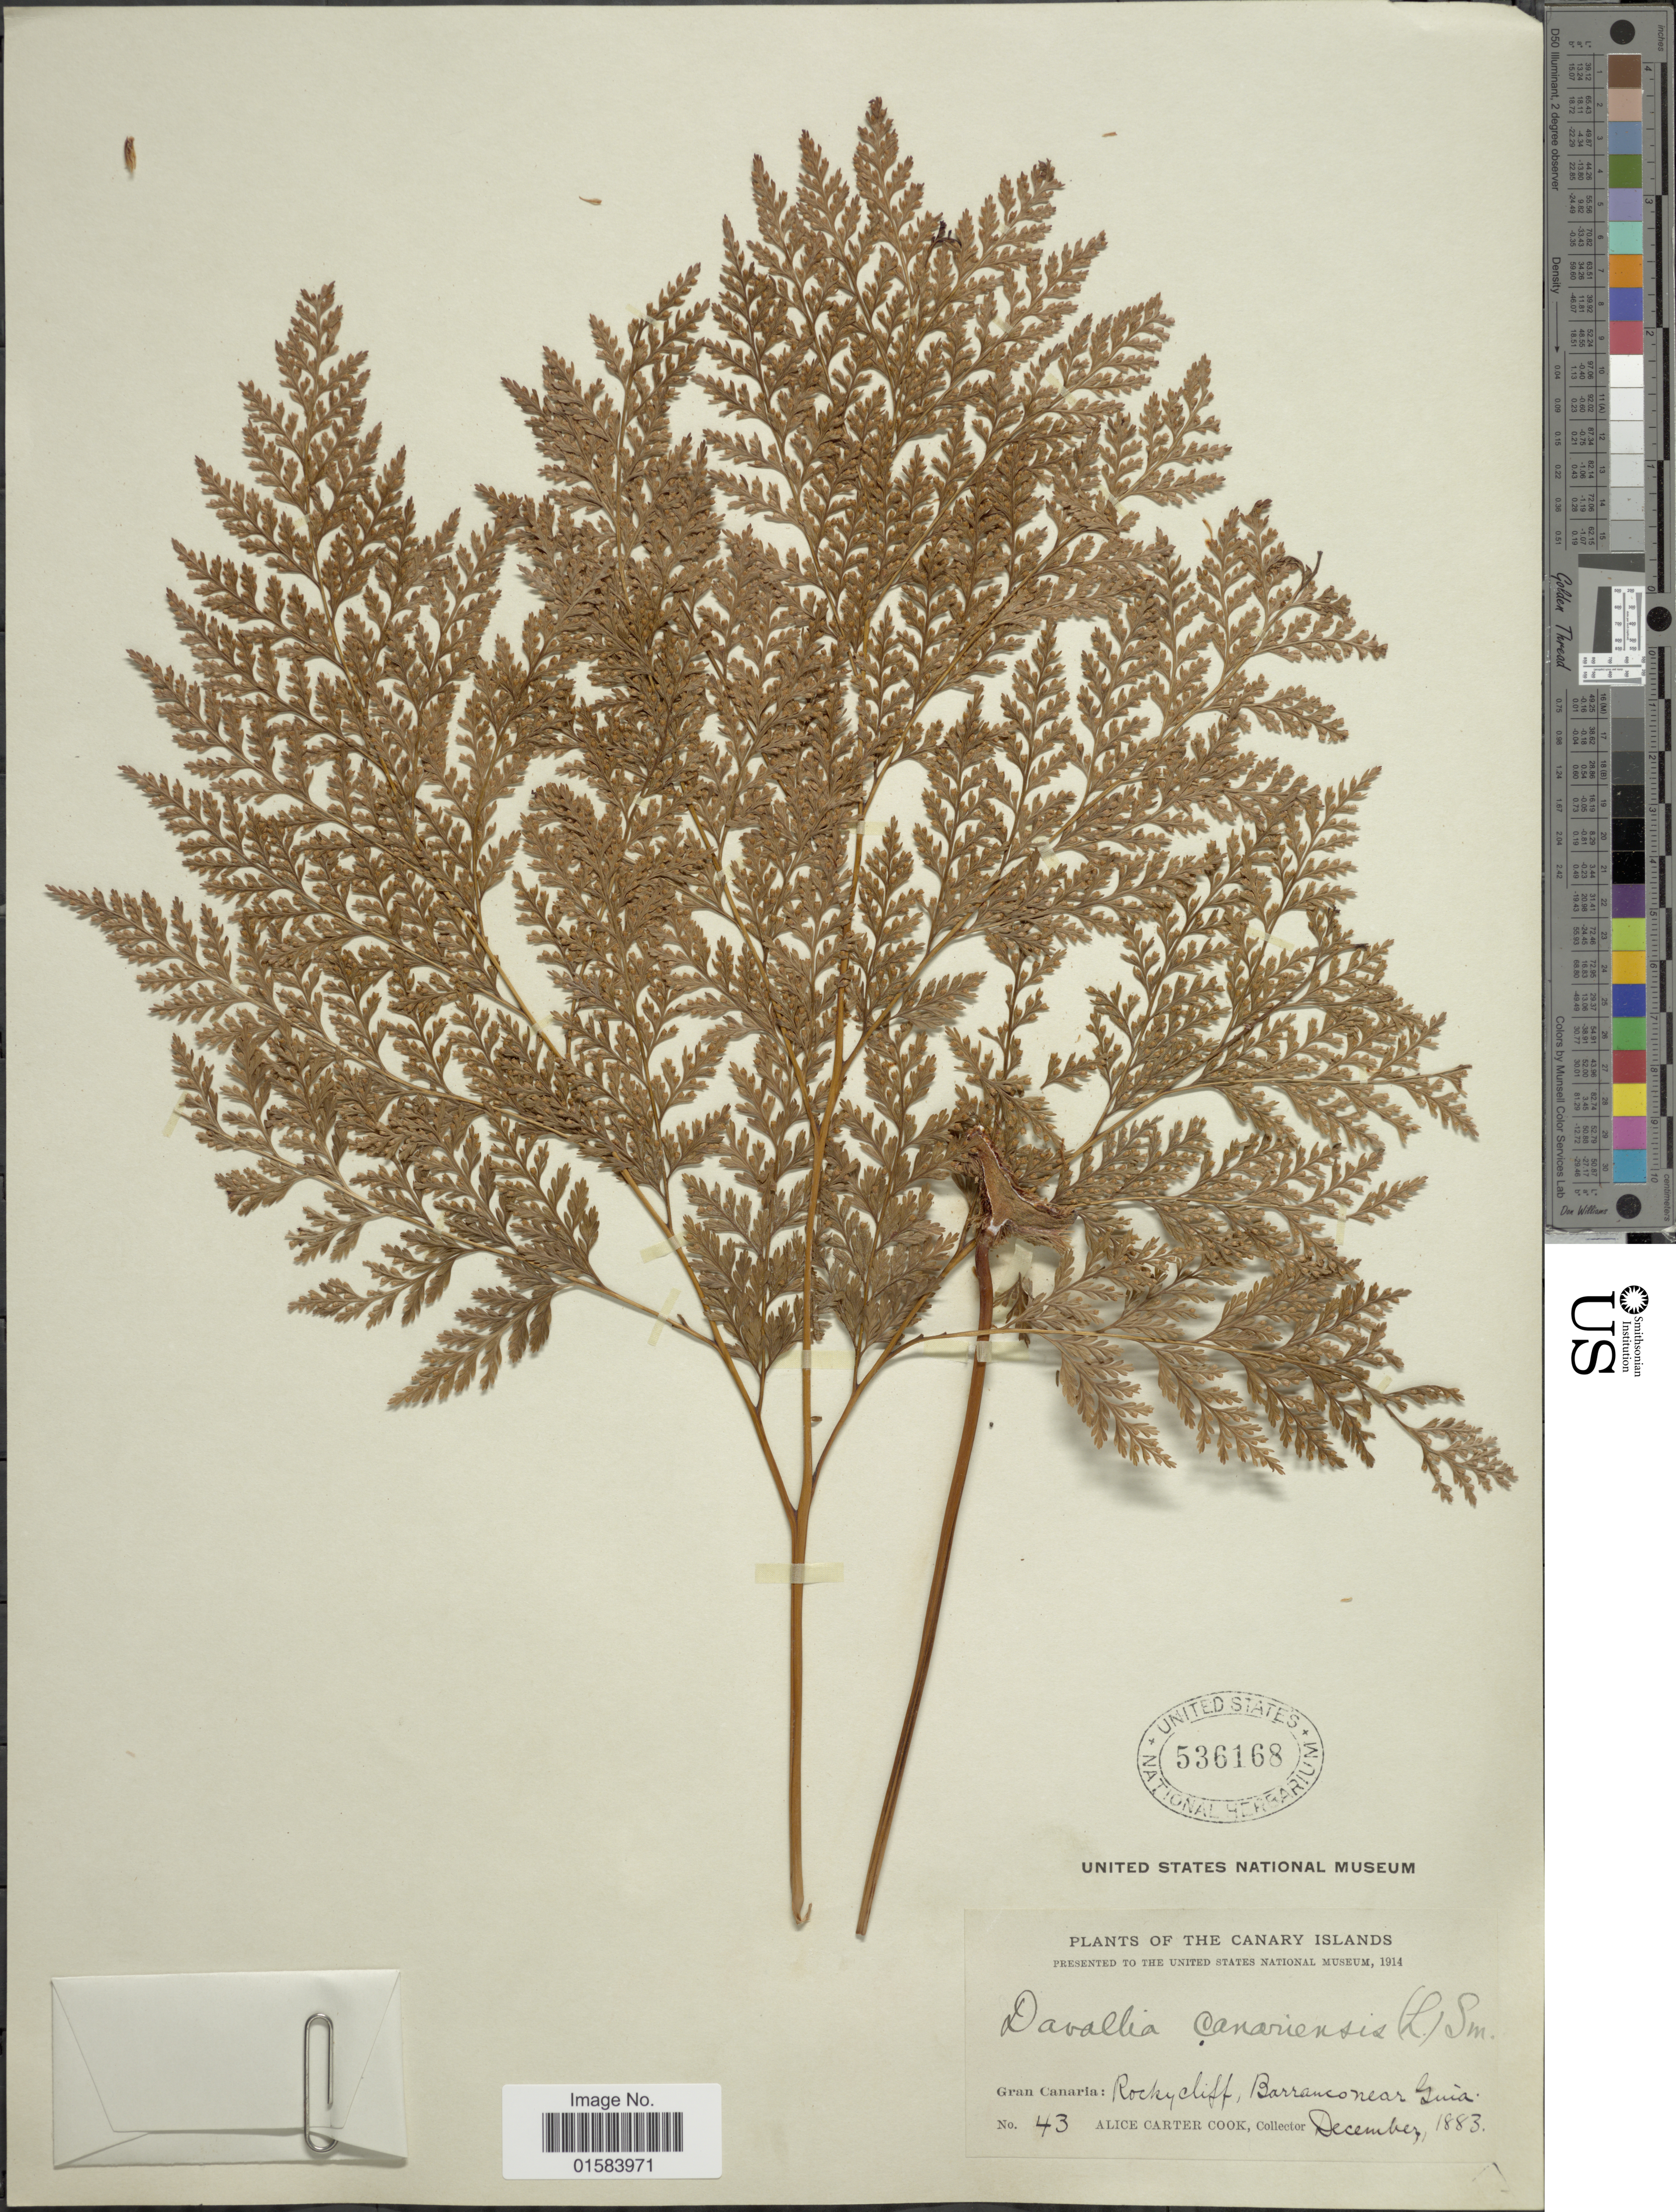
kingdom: Plantae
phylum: Tracheophyta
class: Polypodiopsida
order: Polypodiales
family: Davalliaceae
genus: Davallia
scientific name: Davallia canariensis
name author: (L.) Sm.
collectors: Alice C. Cook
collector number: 43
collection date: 1883-12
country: Spain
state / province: Canarias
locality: The Canary Islands, Gran Canaria: Rocky cliff, Barranco near Guia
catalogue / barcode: US 536168